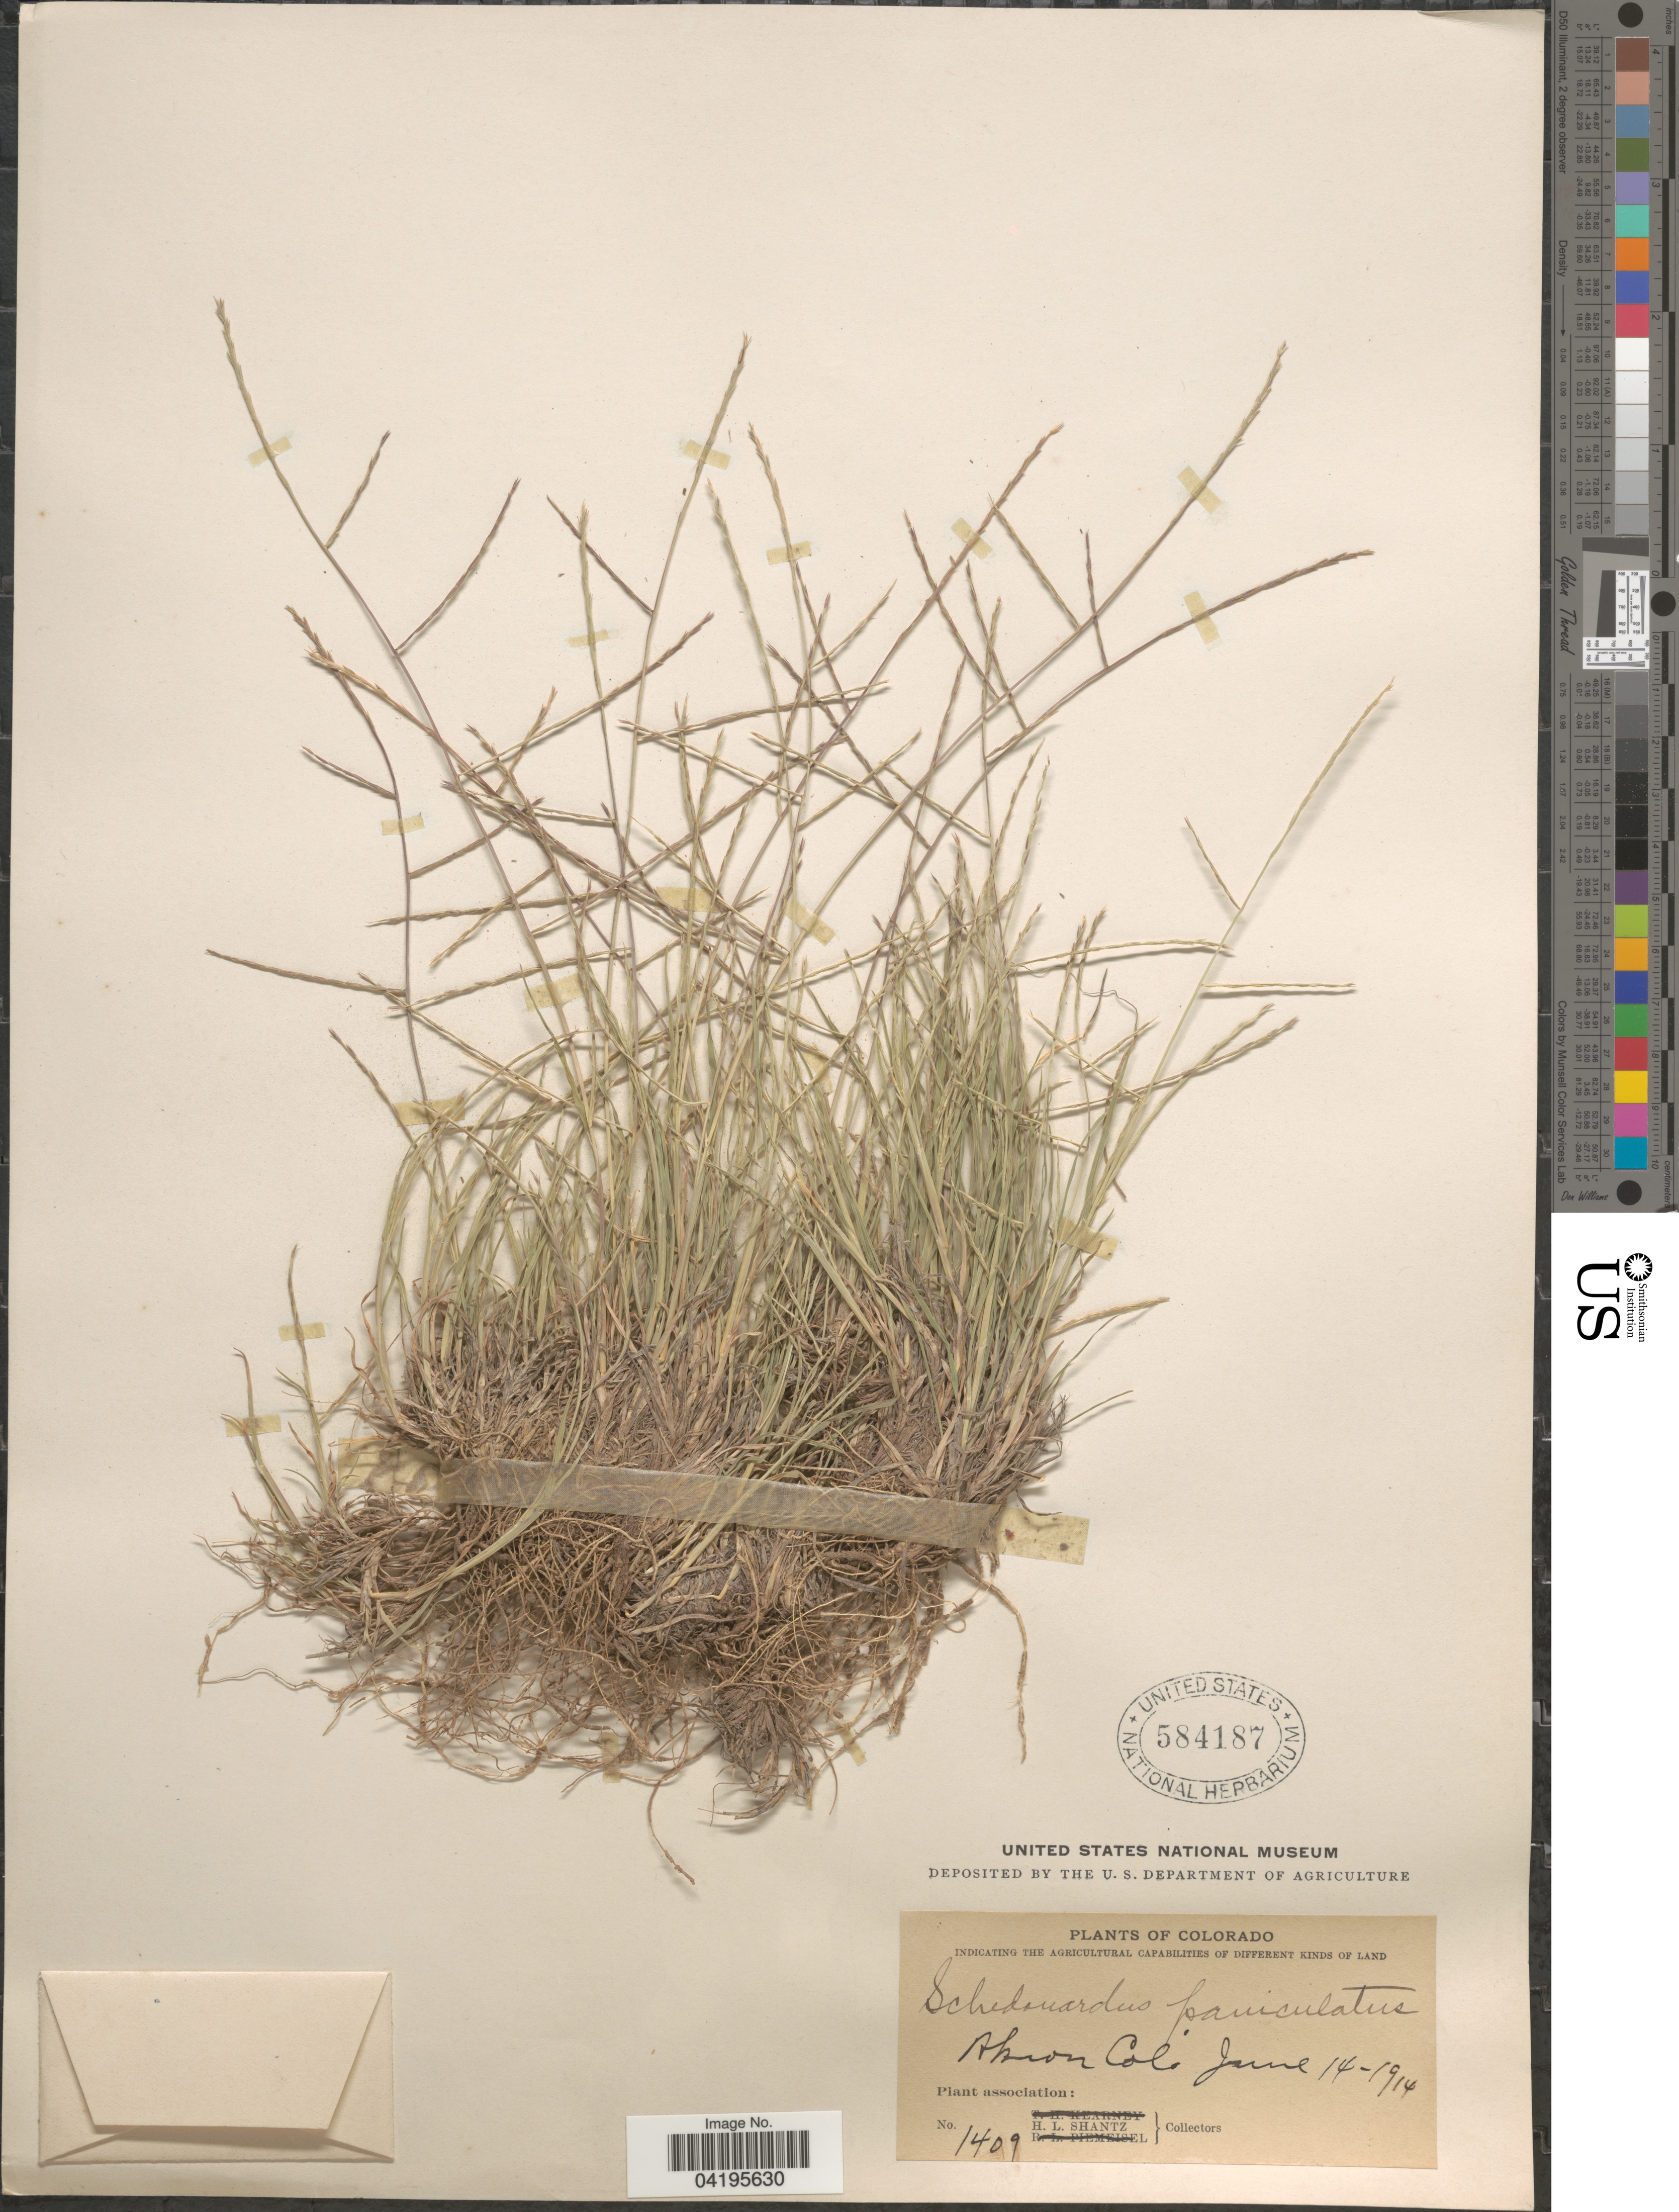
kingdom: Plantae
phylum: Tracheophyta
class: Liliopsida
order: Poales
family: Poaceae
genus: Muhlenbergia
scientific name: Muhlenbergia paniculata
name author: (Nutt.) Columbus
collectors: H. Shantz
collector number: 1409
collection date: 1914-06-14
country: United States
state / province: Colorado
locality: Akron.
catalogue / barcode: US 584187